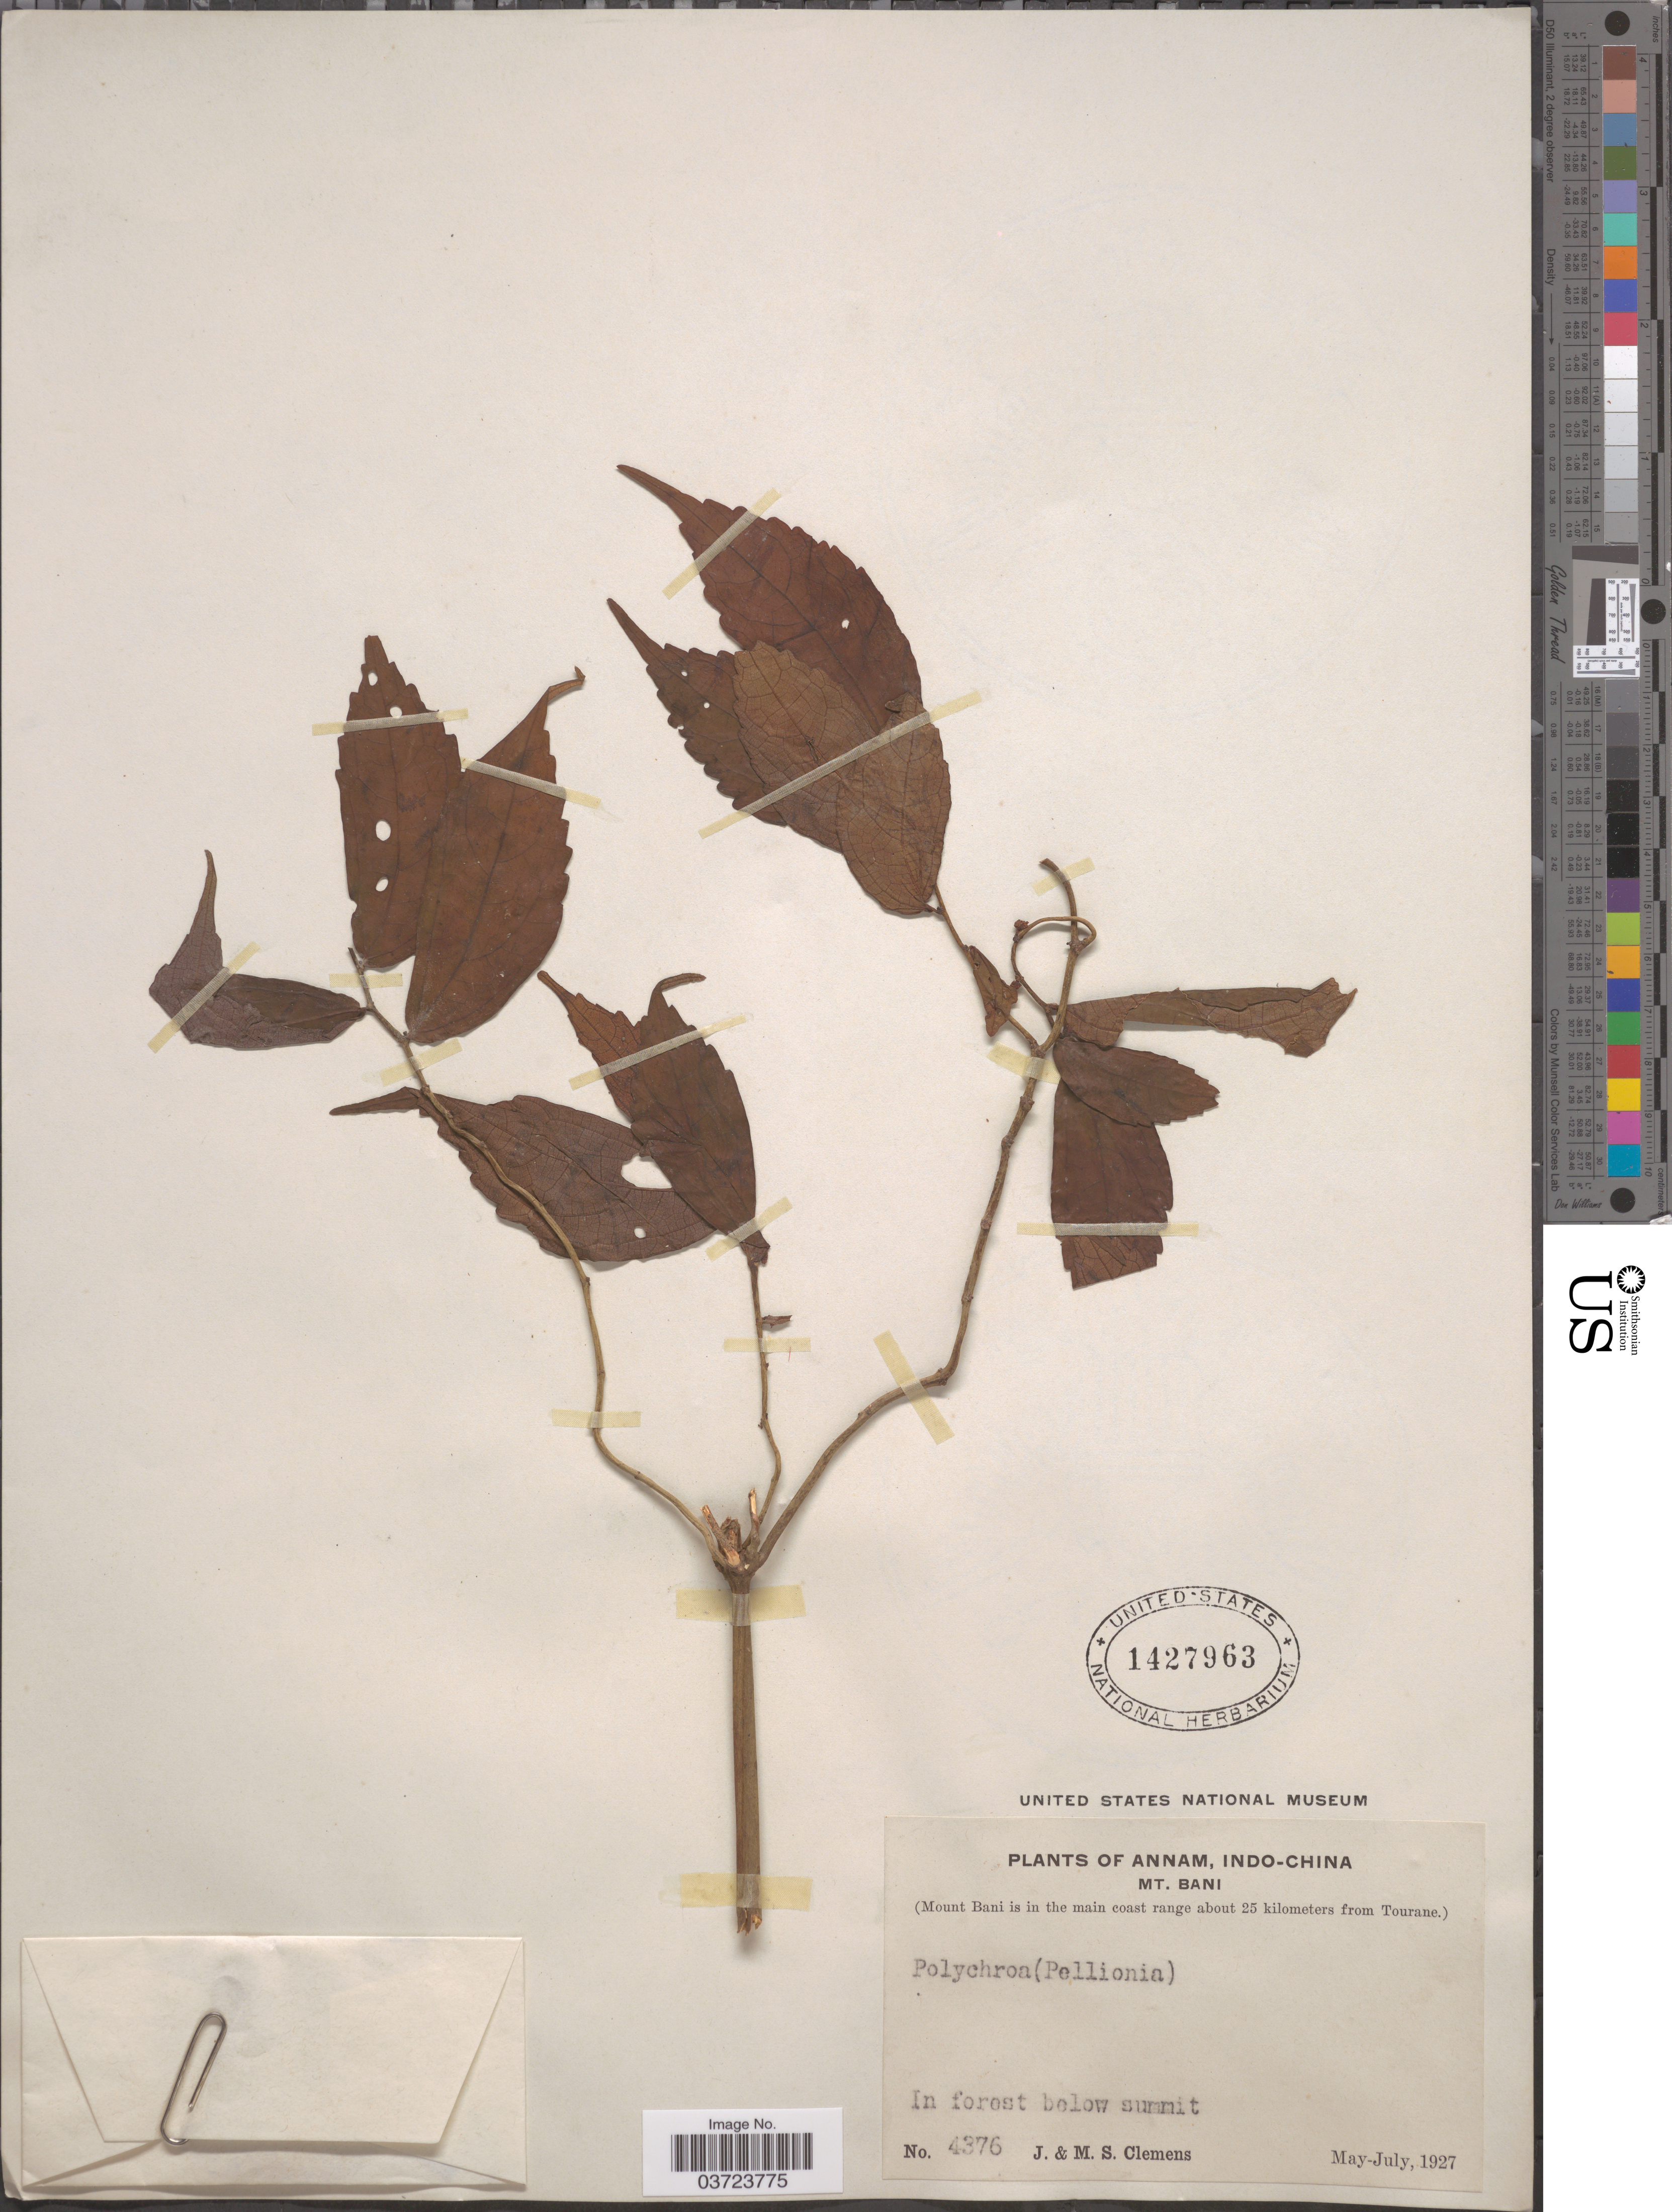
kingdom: Plantae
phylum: Tracheophyta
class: Magnoliopsida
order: Rosales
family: Urticaceae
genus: Pellionia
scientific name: Pellionia sp.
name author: Gaudich.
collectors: J. Clemens & M. S. Clemens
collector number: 4376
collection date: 1927-05/1927-07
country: Vietnam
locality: Annam, Indo-China, Mt. Bani. Mount Bani is in the main coast range about 25 kilometers from Tourane. In forest below summit.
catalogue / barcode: US 1427963